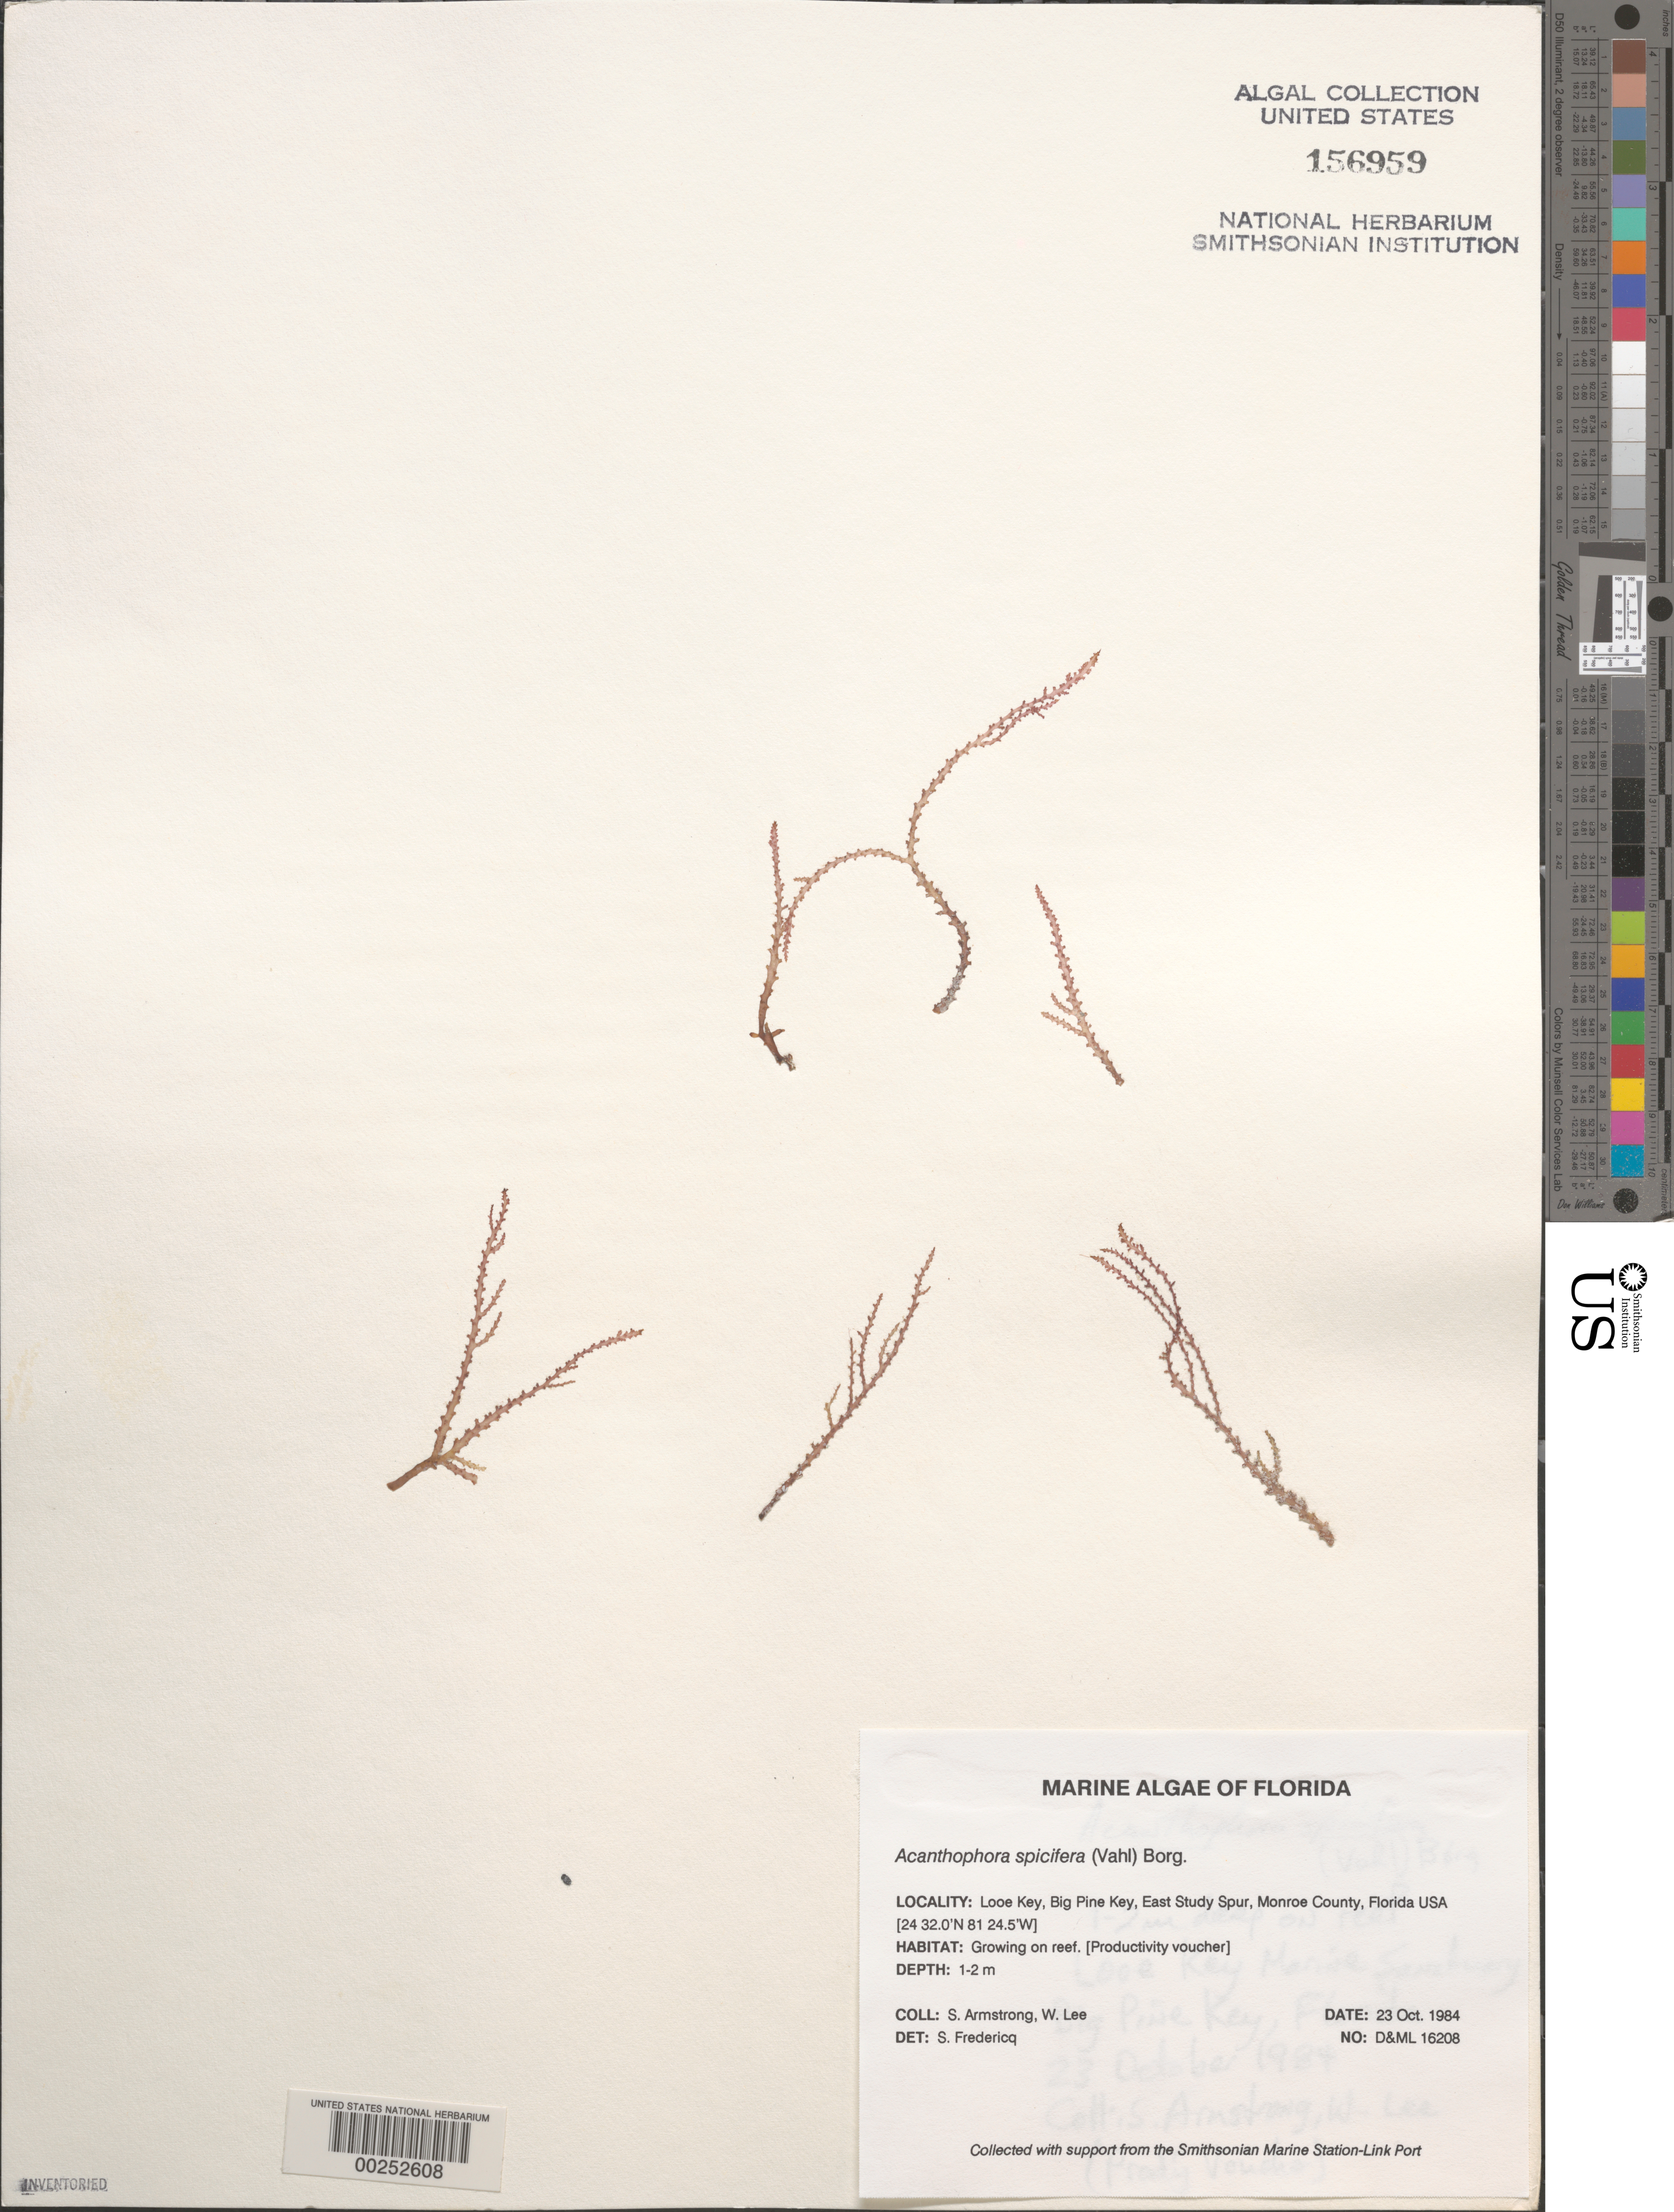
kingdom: Plantae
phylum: Rhodophyta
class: Florideophyceae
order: Ceramiales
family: Rhodomelaceae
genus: Acanthophora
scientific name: Acanthophora spicifera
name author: (Vahl) Børgesen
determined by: Fredericq, S.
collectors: S. Armstrong & W. Lee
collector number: D&ML 16208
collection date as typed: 23 Oct 1984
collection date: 1984-10-23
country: United States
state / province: Florida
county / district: Monroe County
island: Looe Key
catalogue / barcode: US 156959